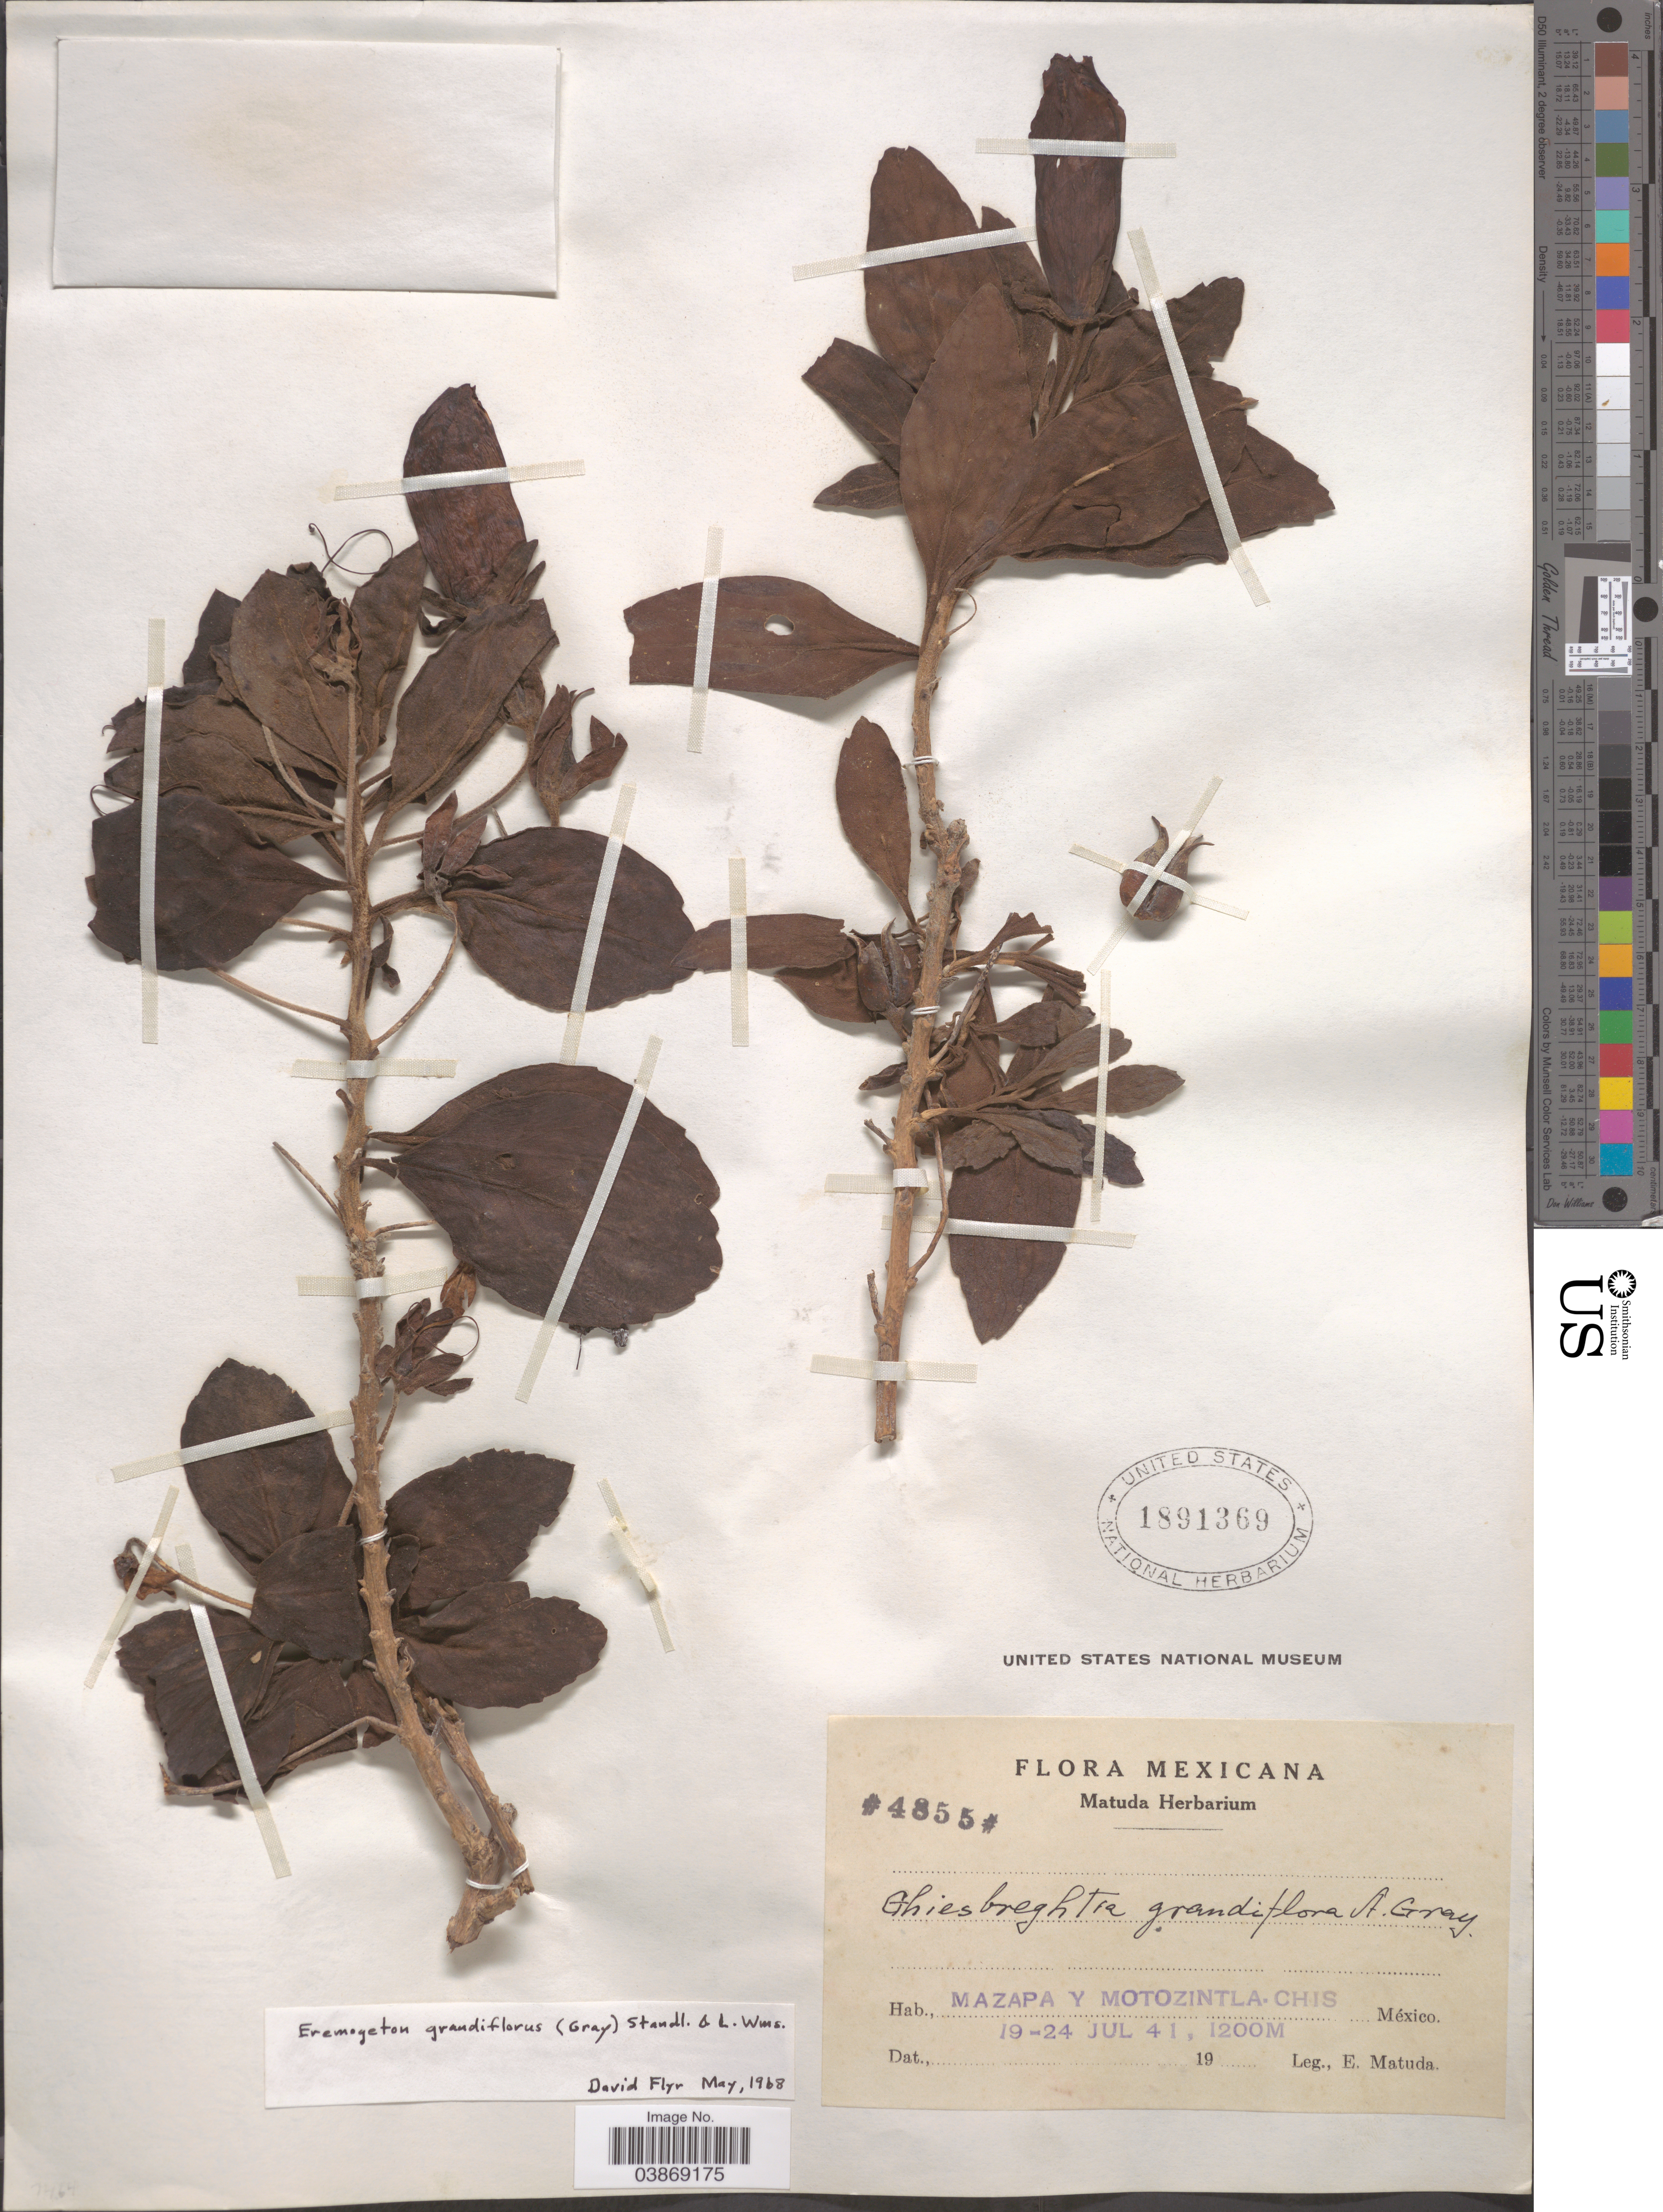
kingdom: Plantae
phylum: Tracheophyta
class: Magnoliopsida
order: Lamiales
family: Scrophulariaceae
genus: Ghiesbreghtia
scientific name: Ghiesbreghtia grandiflora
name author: A. Gray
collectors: E. Matuda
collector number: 4855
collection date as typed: Transcribed d/m/y: 19/7/41 to 24/7/41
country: Mexico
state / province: Chiapas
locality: Mazapa y Motozintla.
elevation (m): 1200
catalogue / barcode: US 1891369